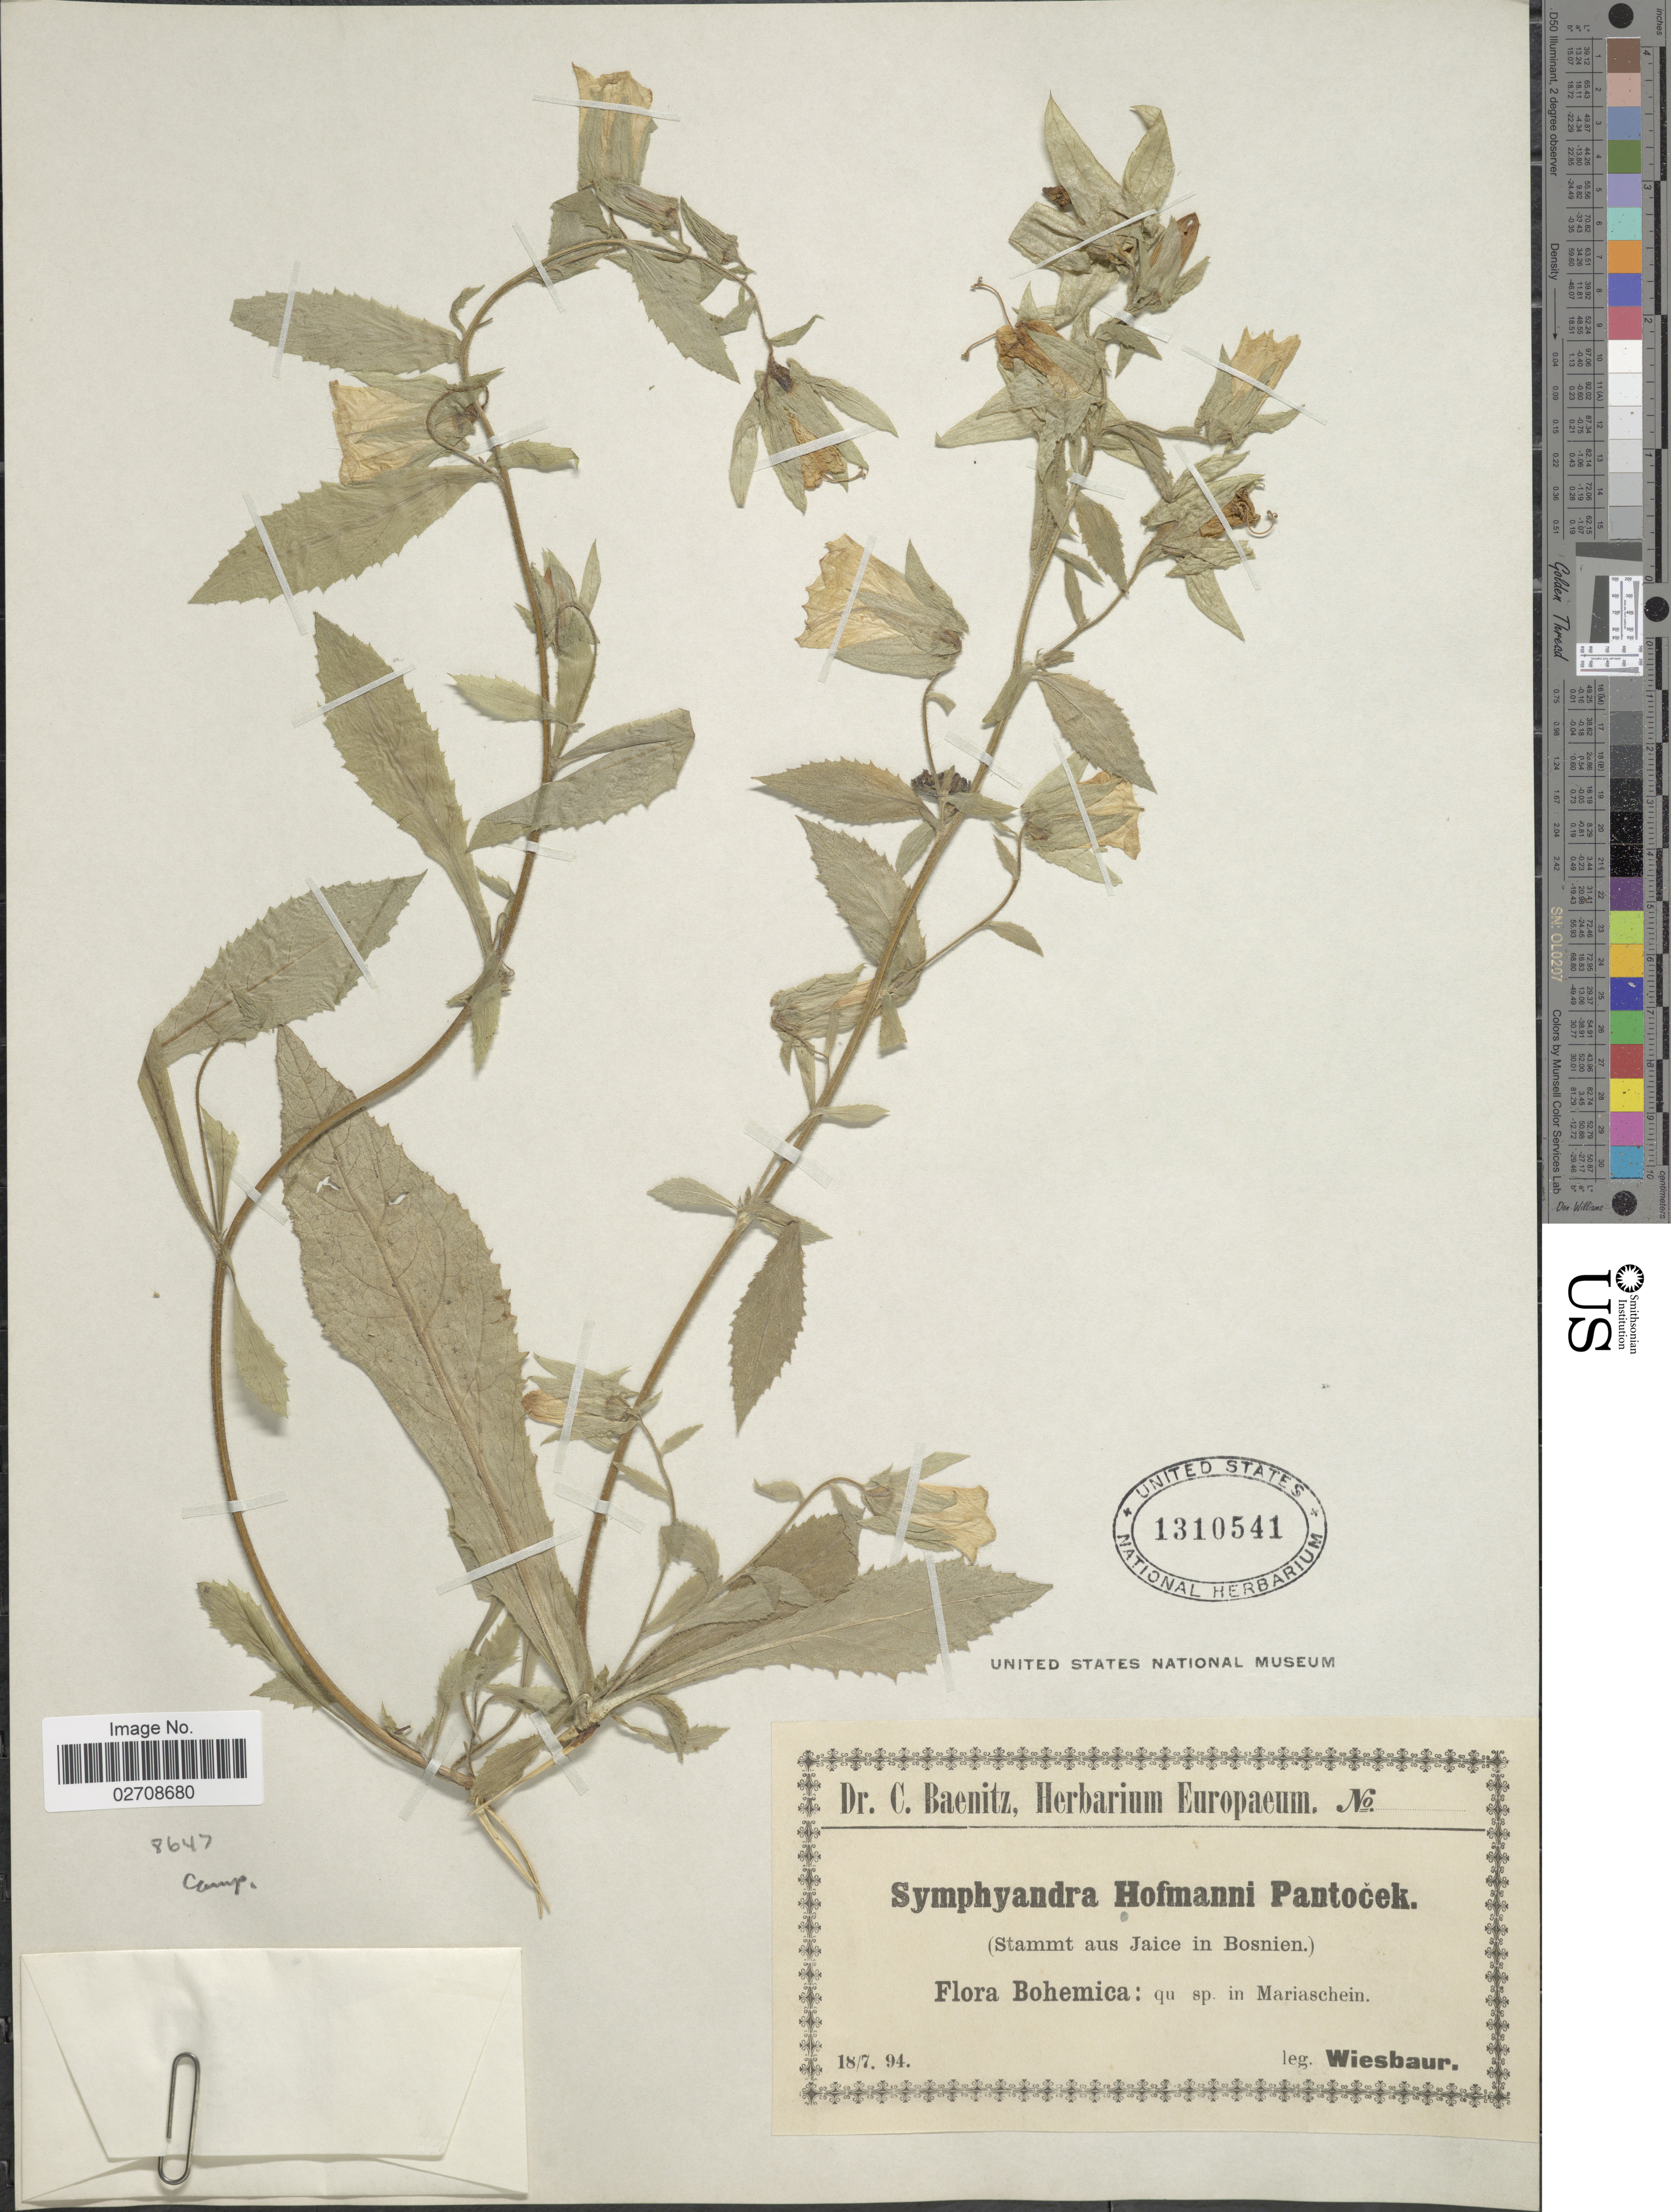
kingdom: Plantae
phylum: Tracheophyta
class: Magnoliopsida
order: Asterales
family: Campanulaceae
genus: Symphyandra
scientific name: Symphyandra hofmannii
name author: Pantan.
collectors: J. B. Wiesbaur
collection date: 1894-07-18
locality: Bohemica: qu sp. in Mariaschein (Stammt aus Jaice in Bosnien) [Czech Republic or Bosnia-Herzegovina]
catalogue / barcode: US 1310541